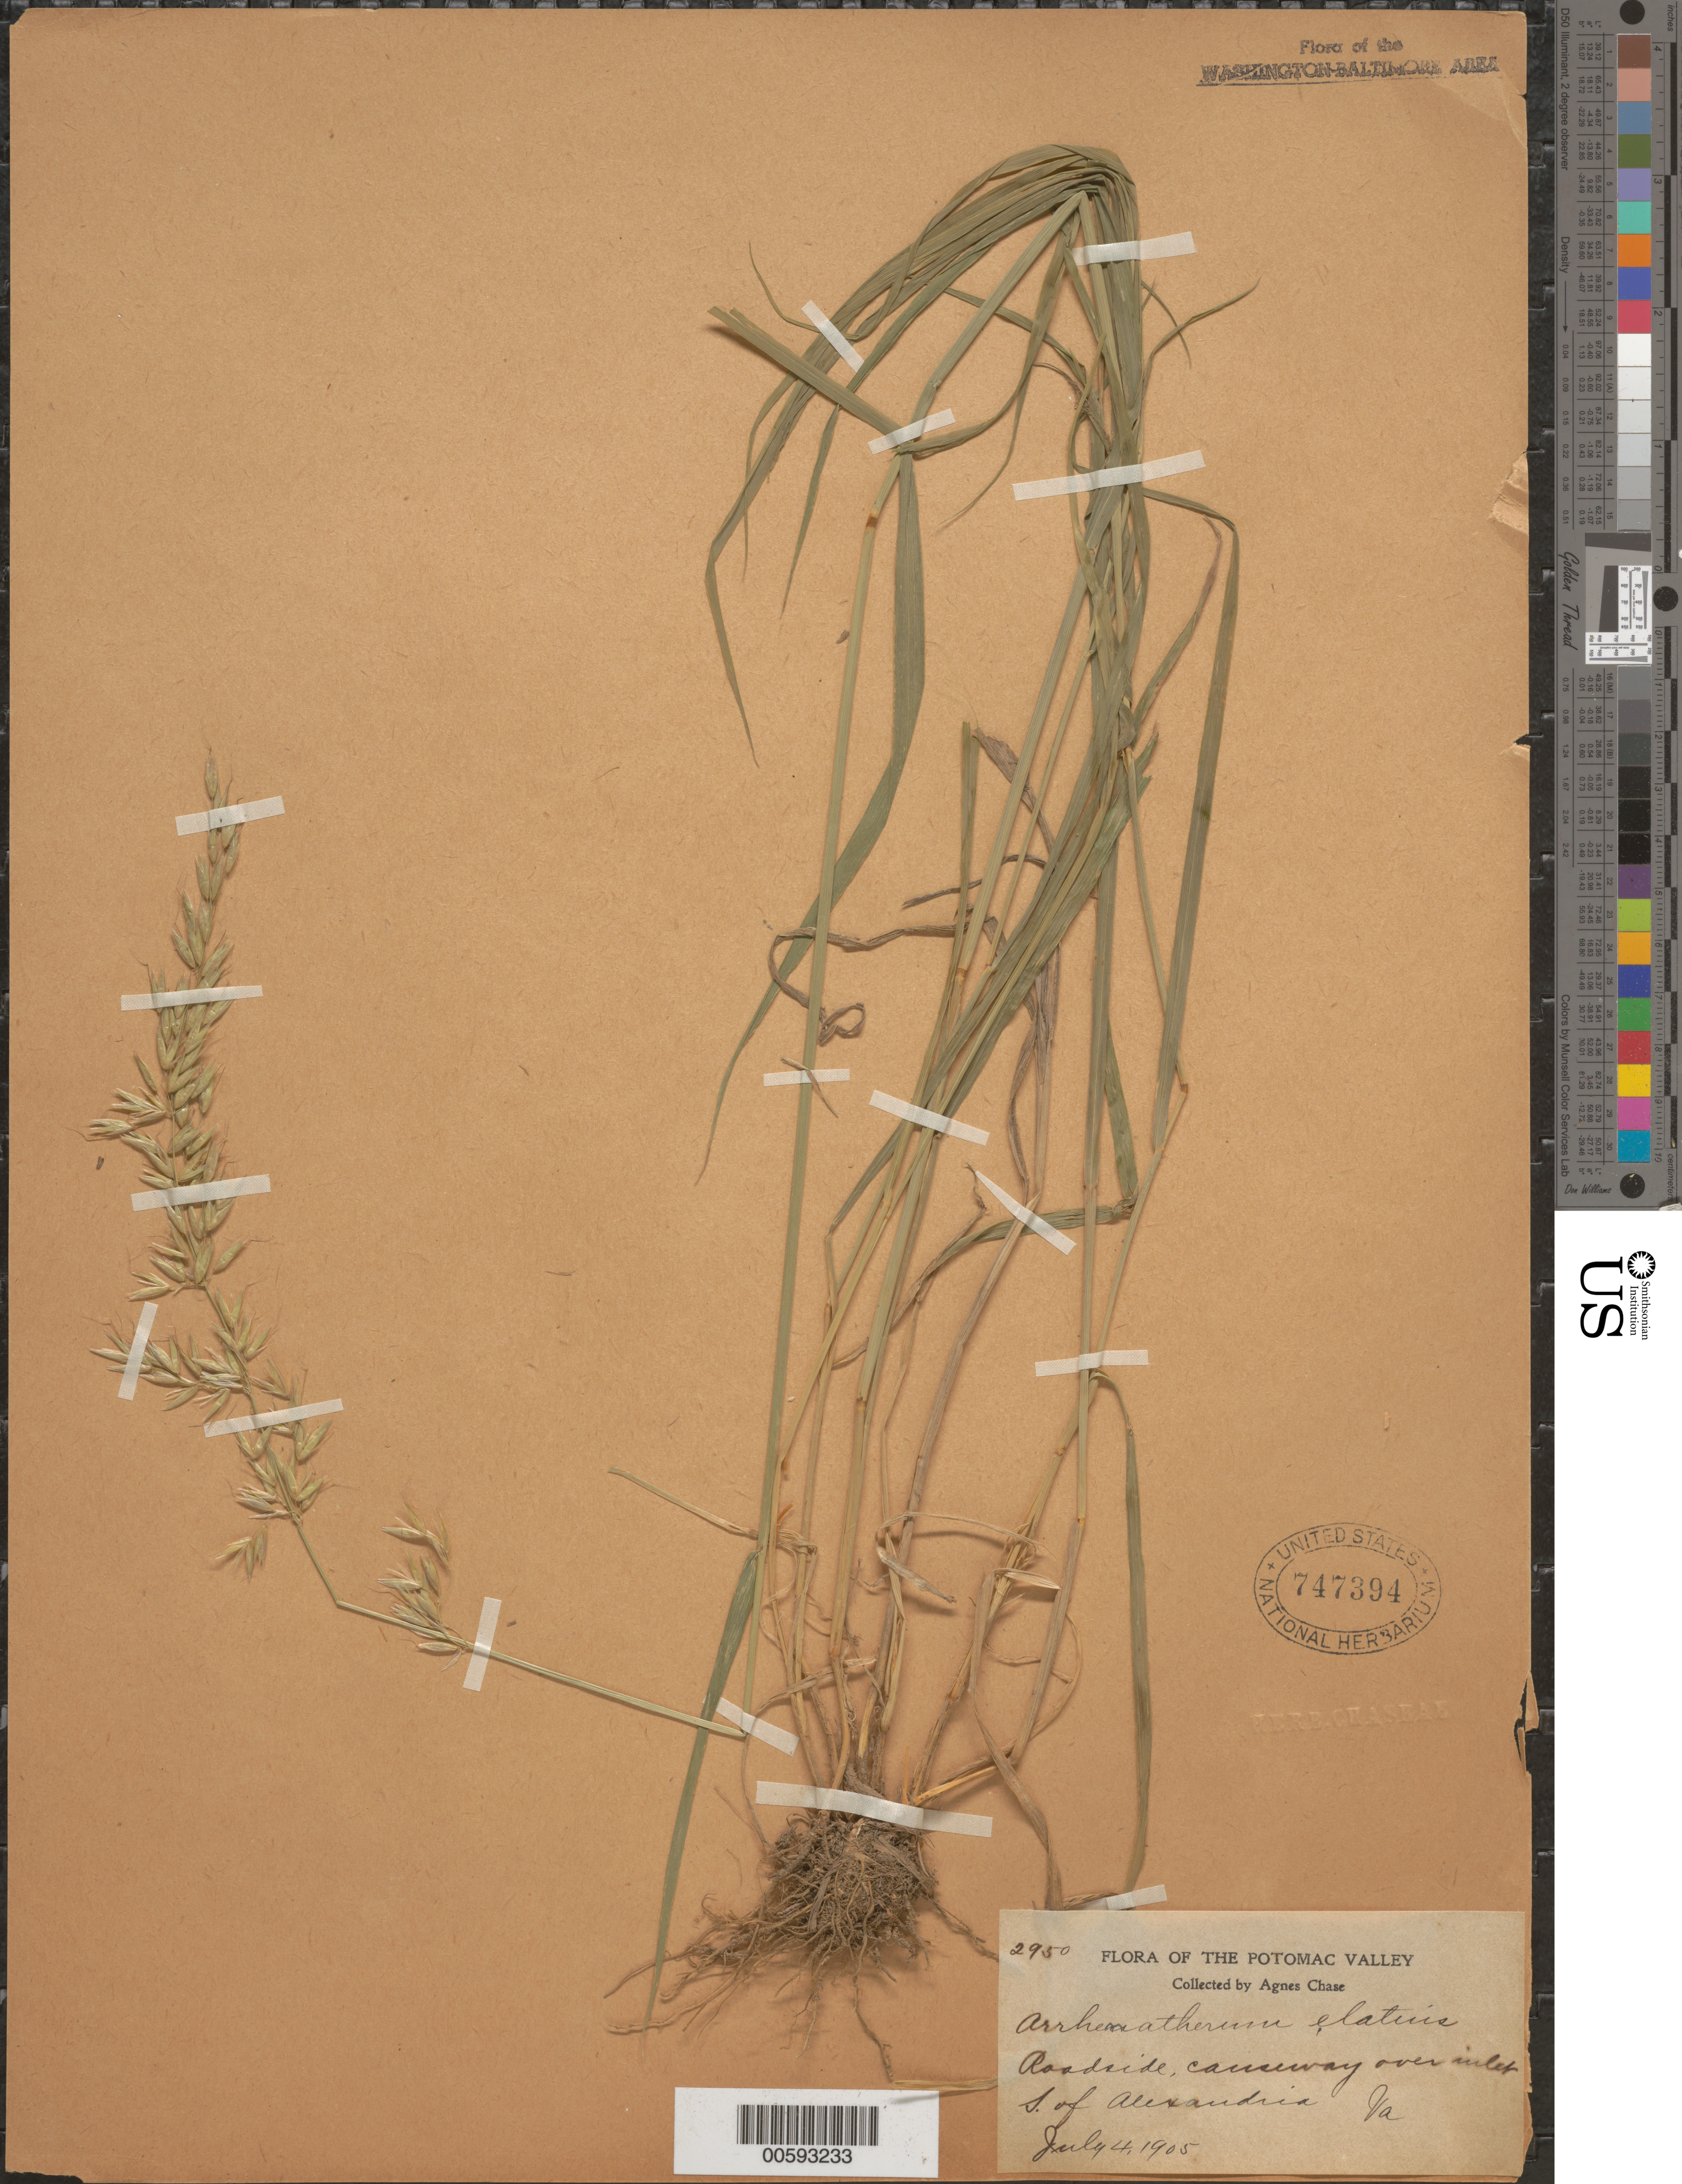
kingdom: Plantae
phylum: Tracheophyta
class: Liliopsida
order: Poales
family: Poaceae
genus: Arrhenatherum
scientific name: Arrhenatherum elatius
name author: (L.) J. Presl & C. Presl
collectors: A. Chase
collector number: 2950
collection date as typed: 04 Jul 1905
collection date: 1905-07-04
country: United States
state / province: Virginia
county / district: Fairfax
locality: S of Alexandria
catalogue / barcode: US 747394